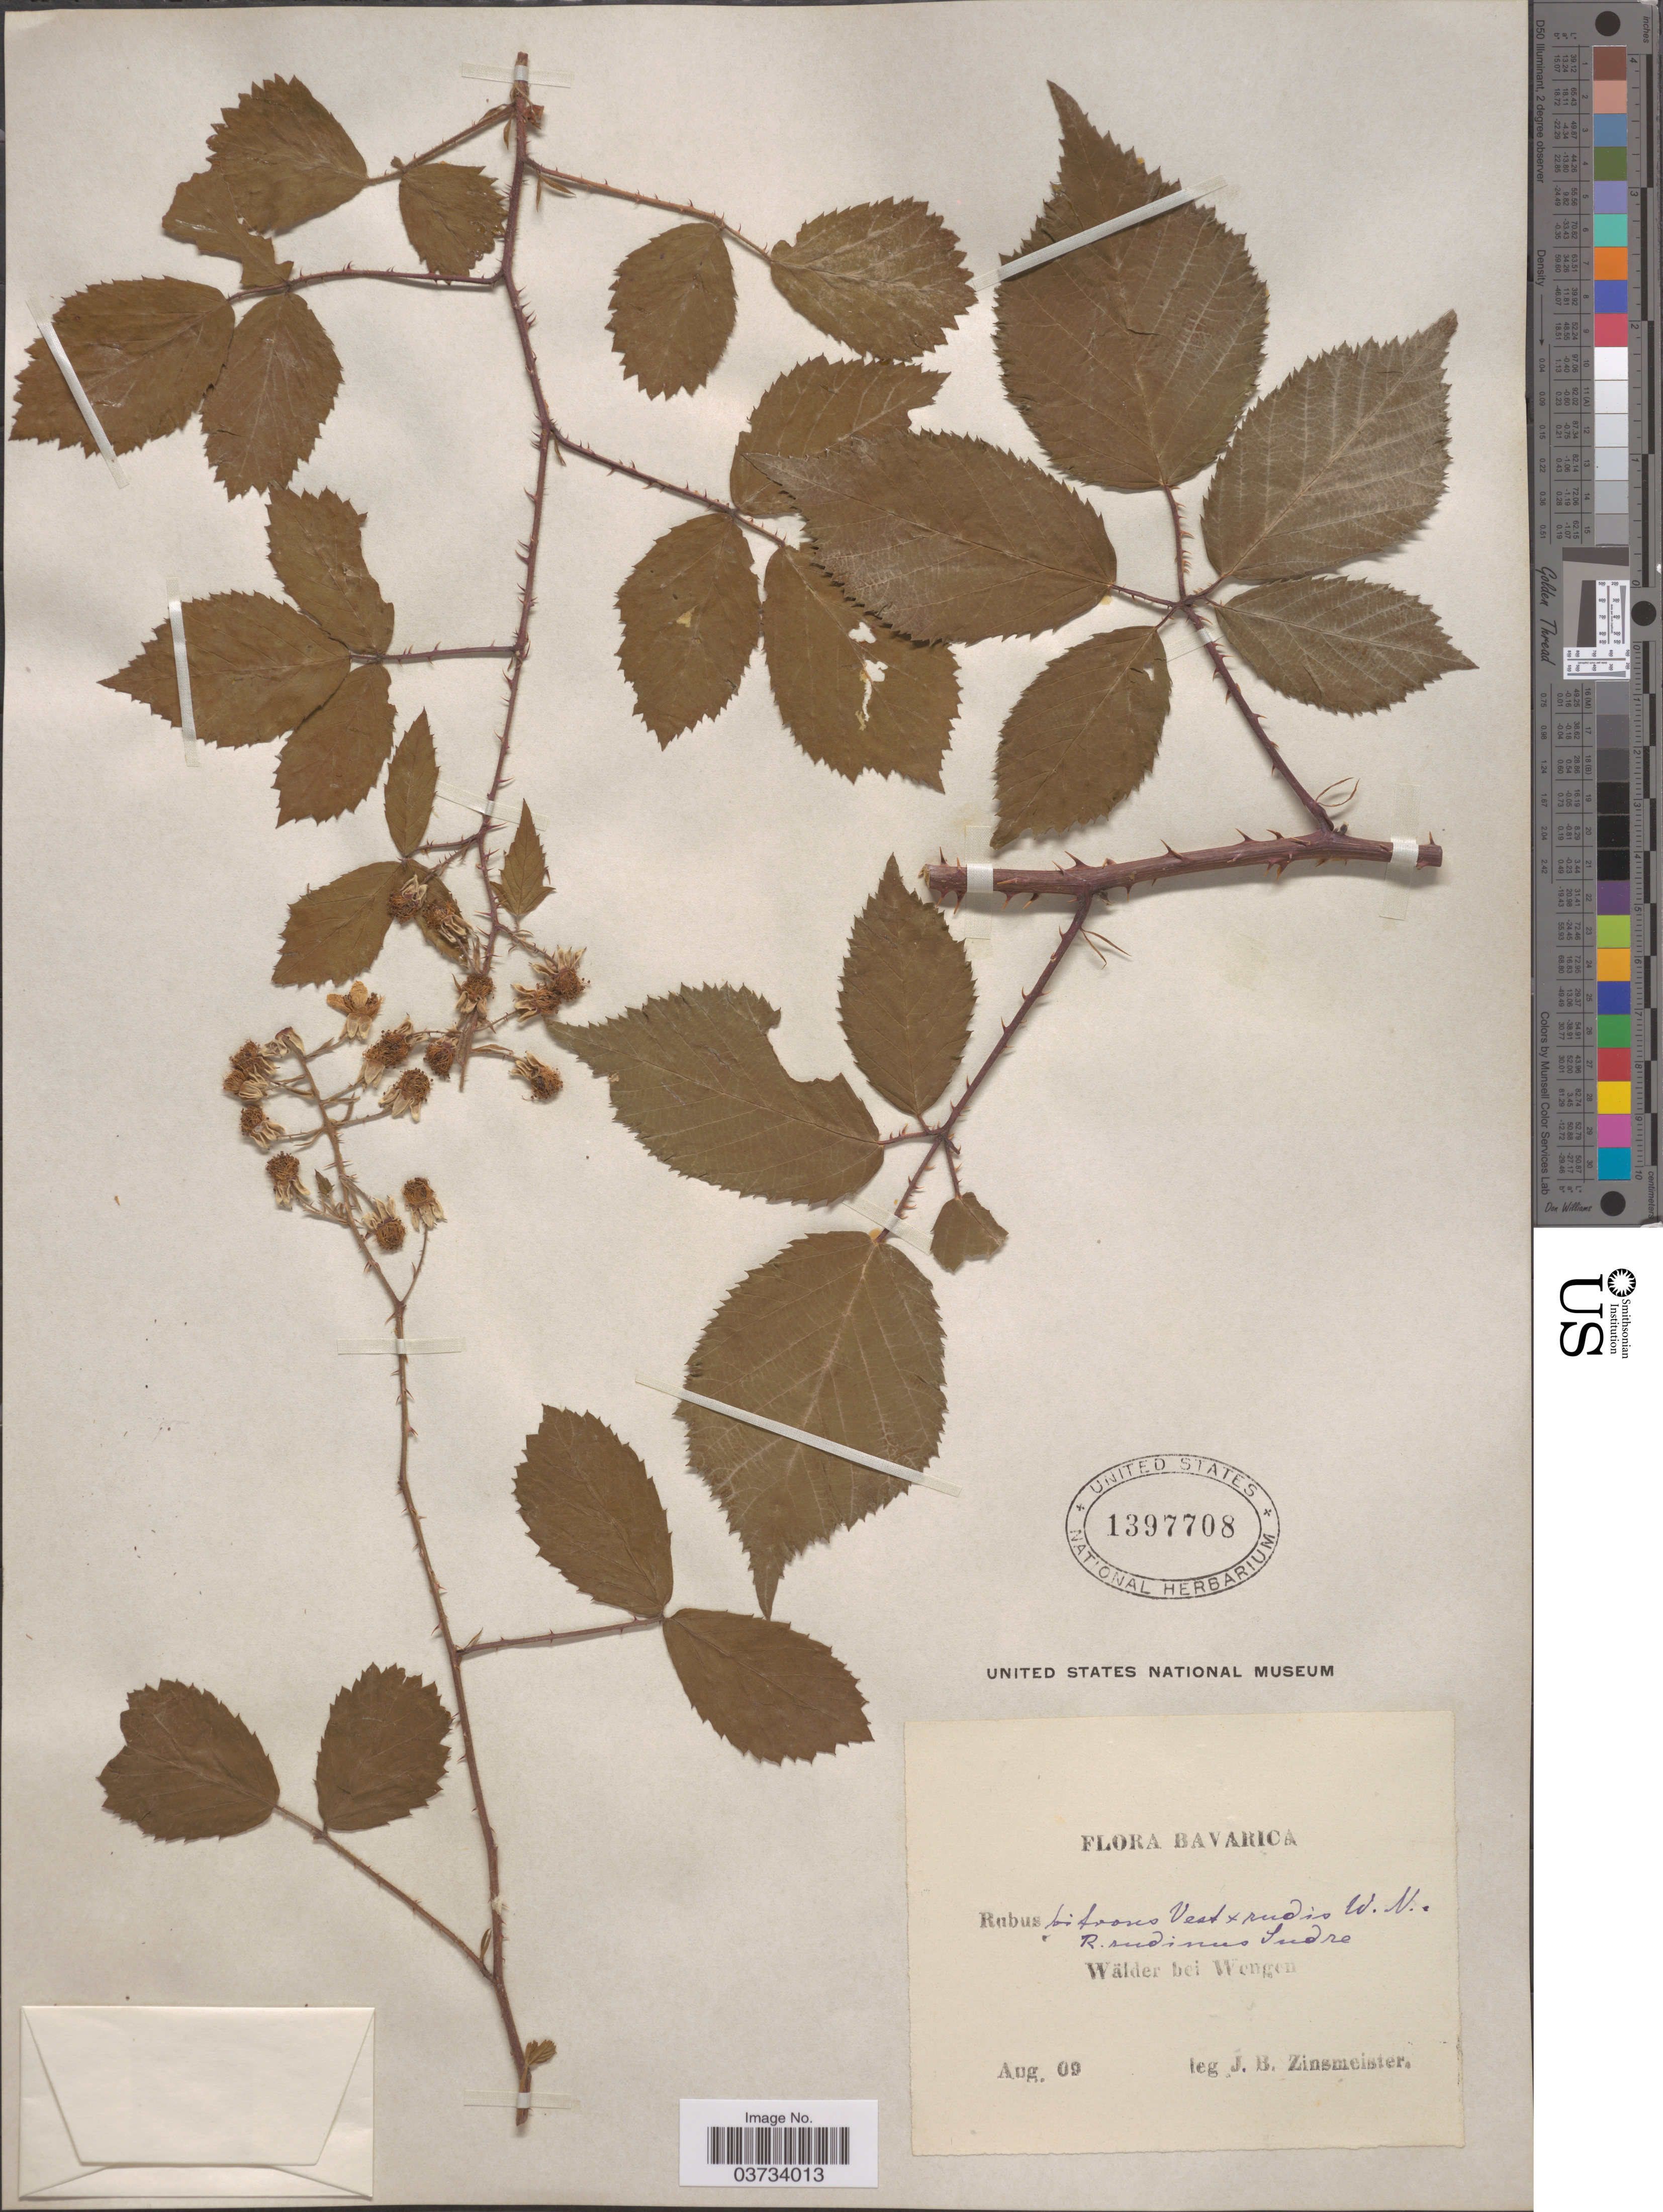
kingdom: Plantae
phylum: Tracheophyta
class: Magnoliopsida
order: Rosales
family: Rosaceae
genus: Rubus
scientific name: Rubus bifrons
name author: Vest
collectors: J. Zinsmeister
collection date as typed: Transcribed d/m/y: /8/9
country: Germany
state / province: Bayern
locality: Bavarica. Wälder bei Wengen.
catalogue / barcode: US 1397708